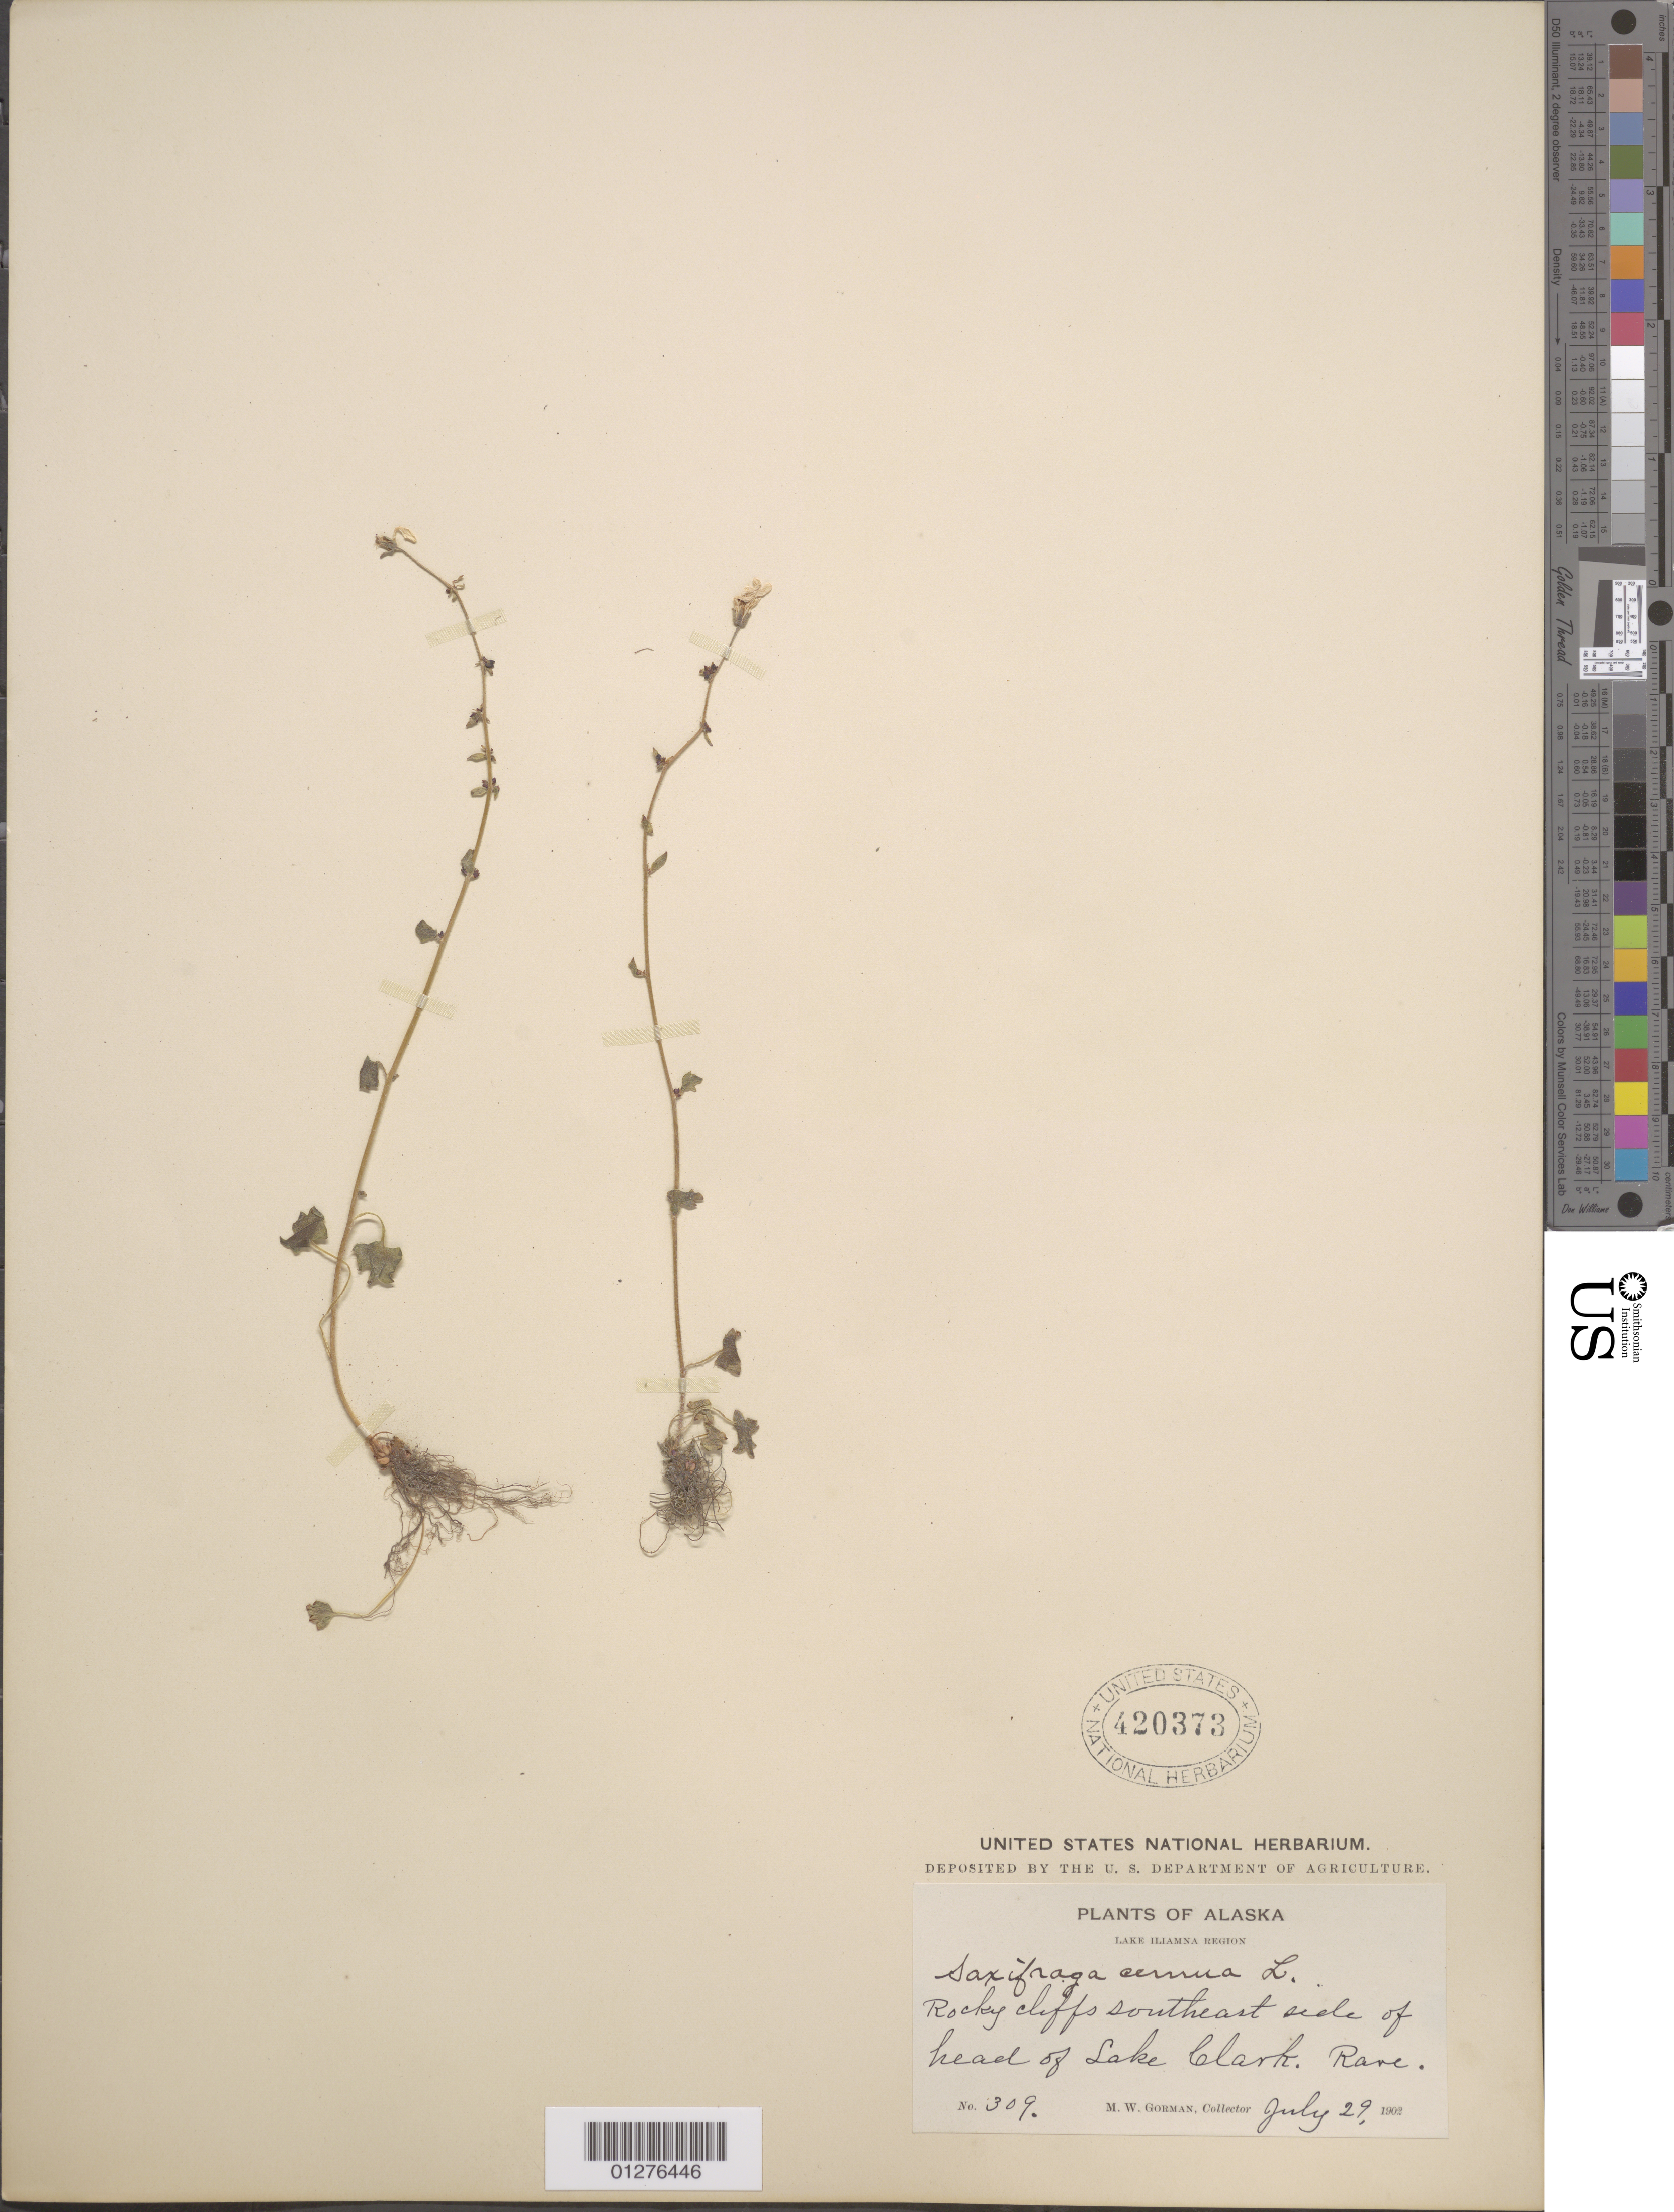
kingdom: Plantae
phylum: Tracheophyta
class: Magnoliopsida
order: Saxifragales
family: Saxifragaceae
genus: Saxifraga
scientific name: Saxifraga cernua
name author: L.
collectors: M. W. Gorman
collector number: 309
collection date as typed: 29 Jul 1902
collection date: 1902-07-29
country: United States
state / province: Alaska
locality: Lake Iliamna Region, Southeast side of head of Lake Clark.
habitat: Rocky cliffs.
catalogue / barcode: US 420373